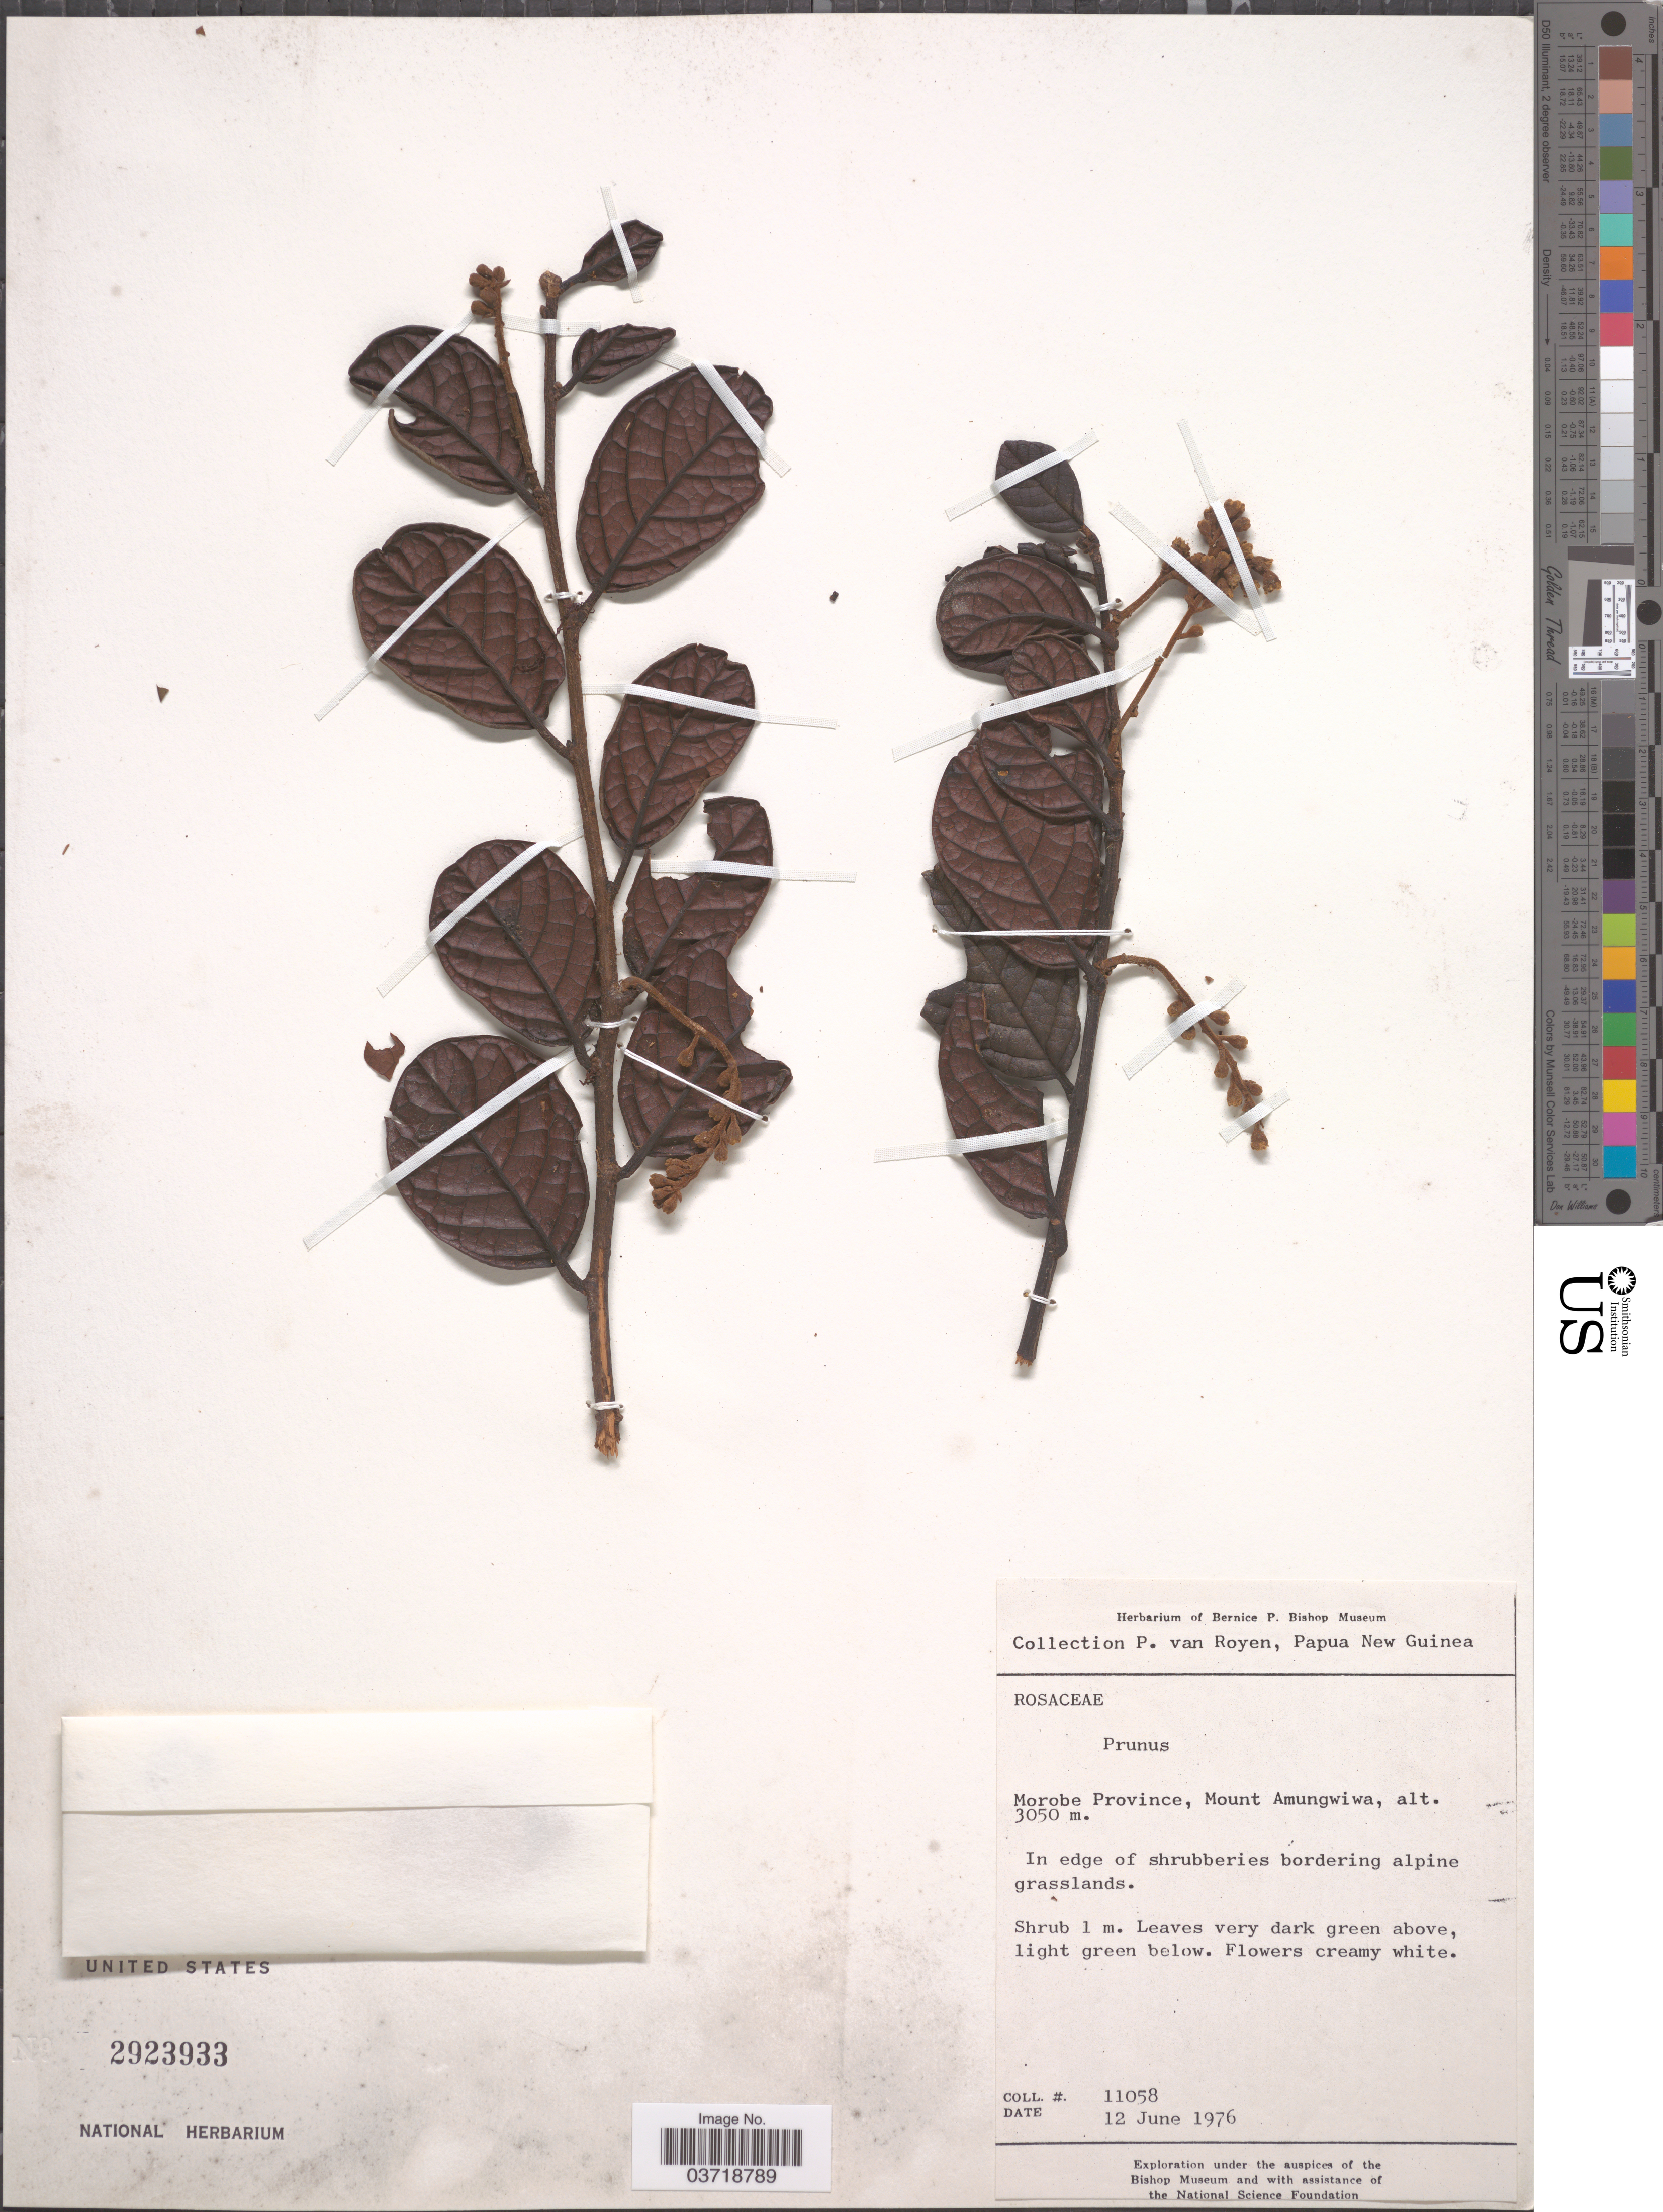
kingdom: Plantae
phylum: Tracheophyta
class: Magnoliopsida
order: Rosales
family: Rosaceae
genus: Prunus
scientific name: Prunus sp.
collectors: P. van Royen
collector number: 11058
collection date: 1976-06-12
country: Papua New Guinea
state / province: Morobe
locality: Mount Amungwiwa.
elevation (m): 3050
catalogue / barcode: US 2923933